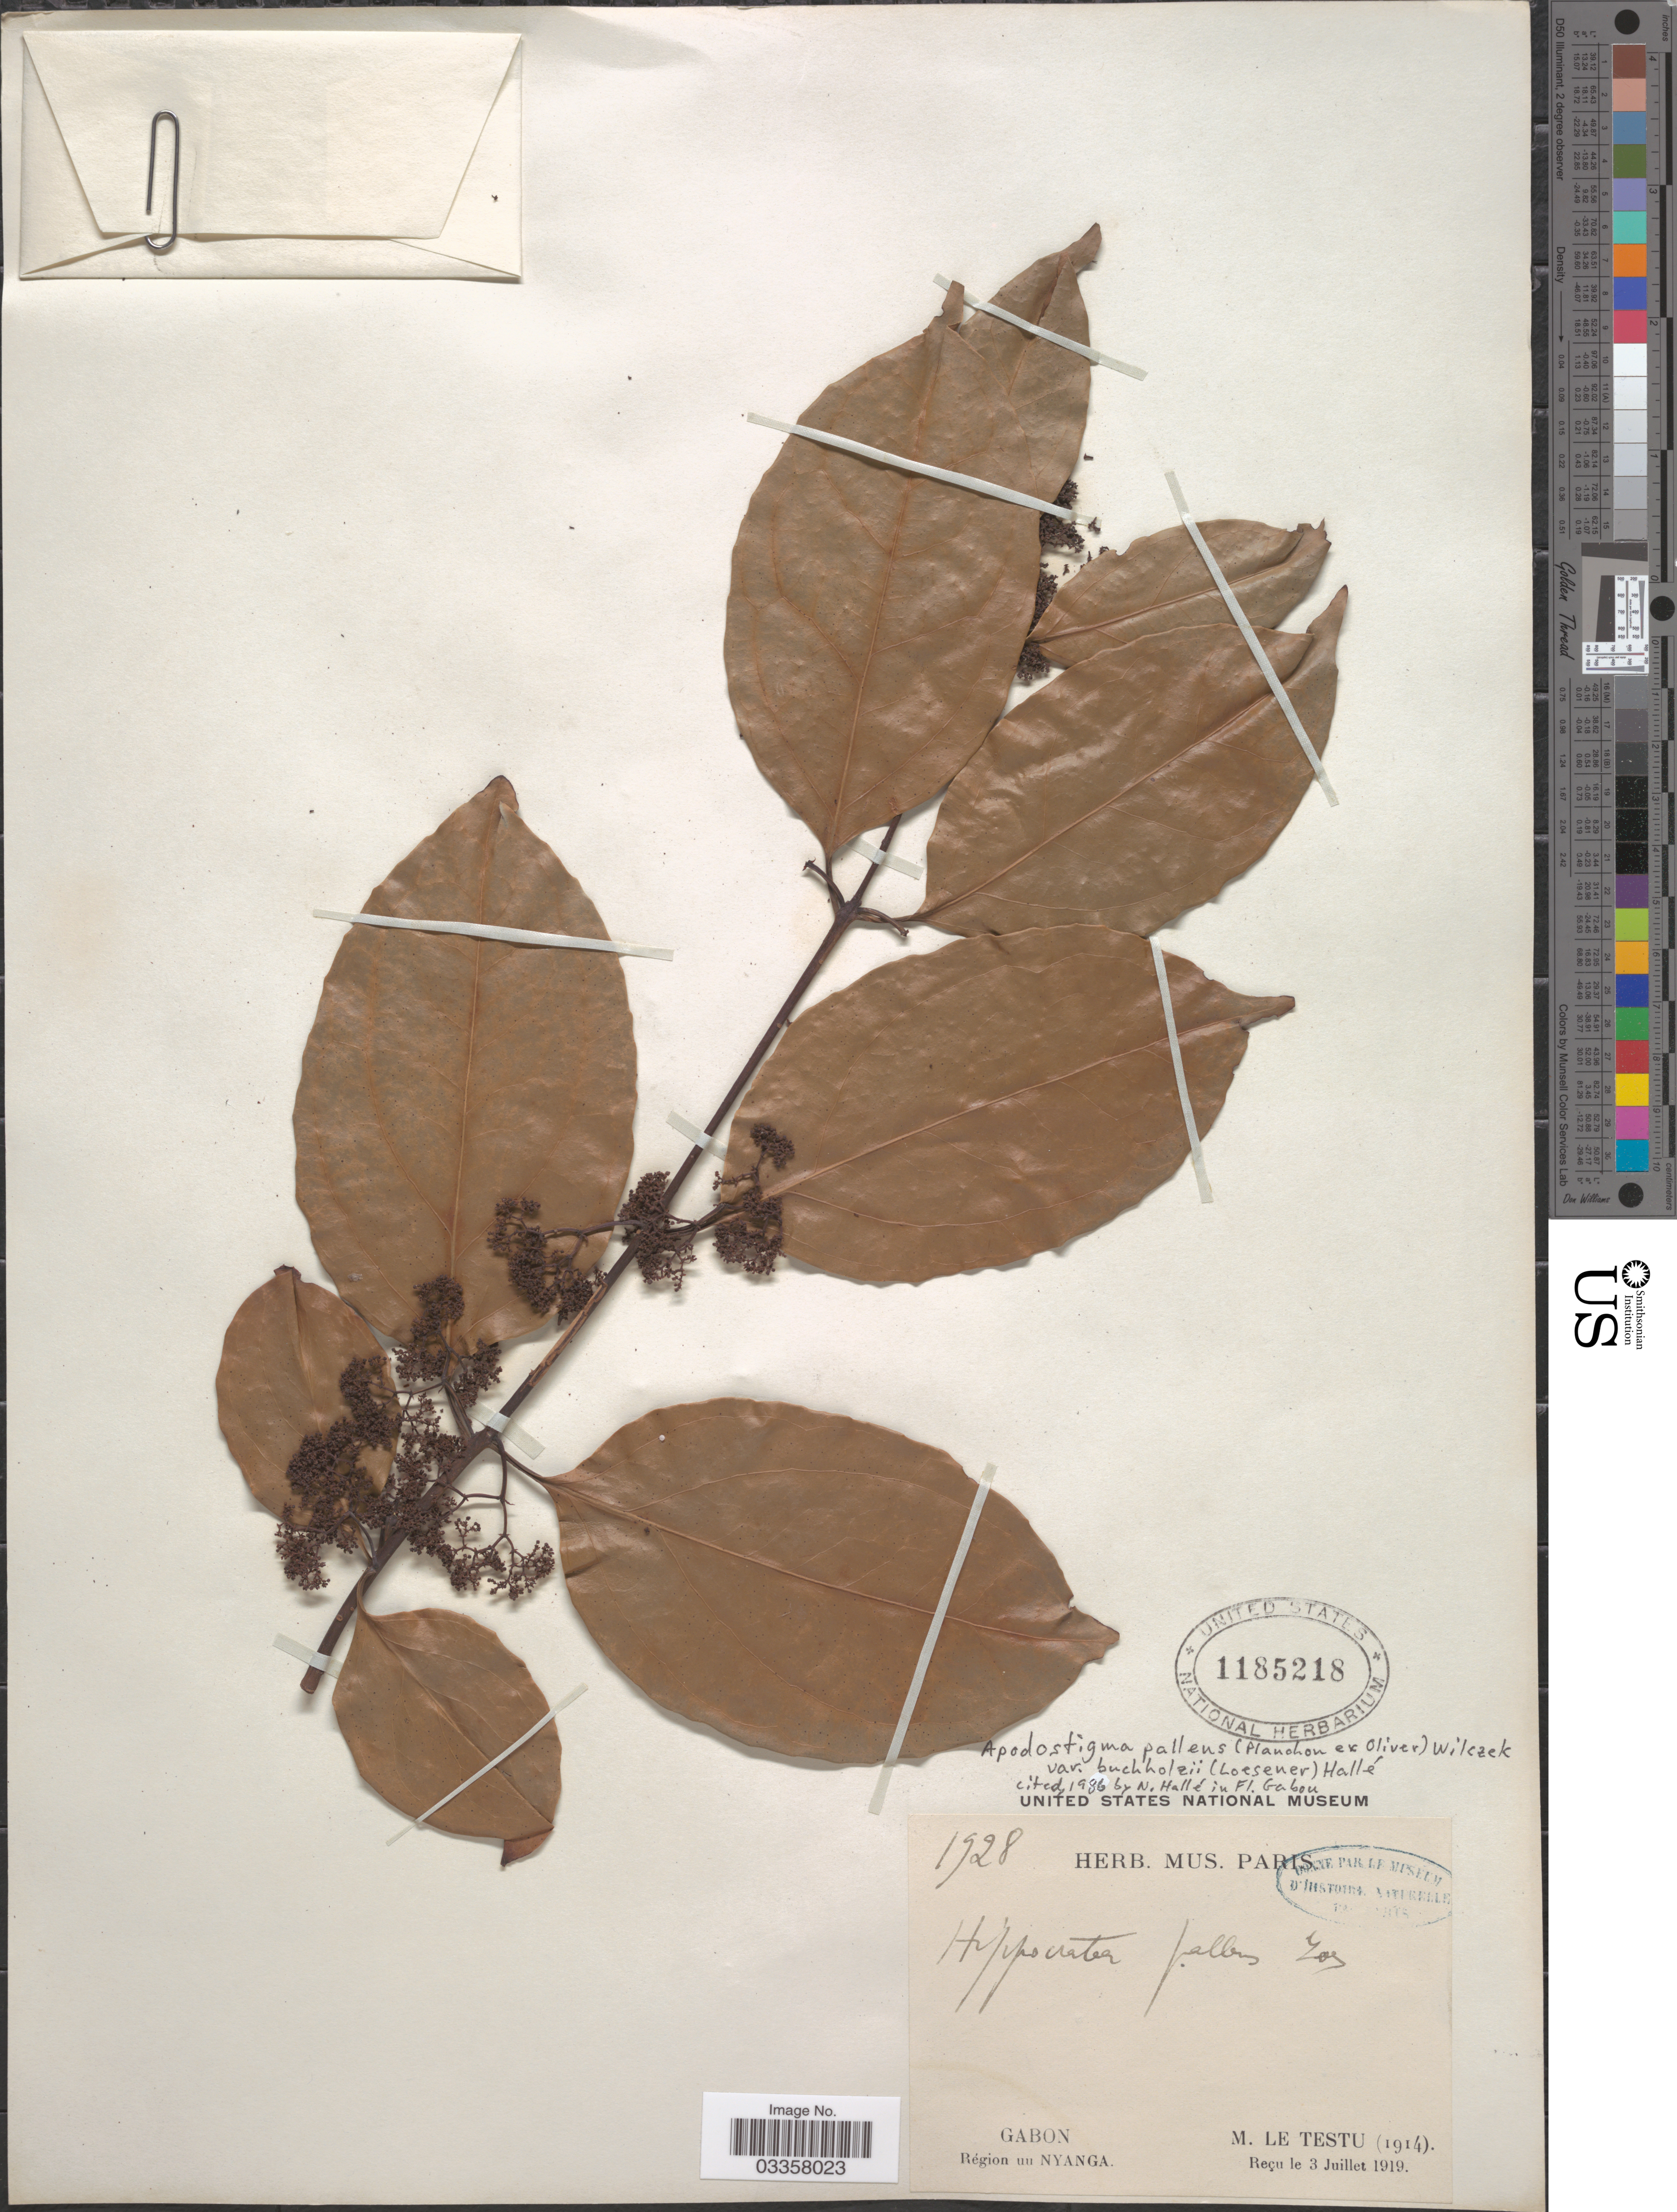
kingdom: Plantae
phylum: Tracheophyta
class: Magnoliopsida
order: Celastrales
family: Celastraceae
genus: Apodostigma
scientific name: Apodostigma pallens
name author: (Planch. ex Oliv.) R. Wilczek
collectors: M. Le Testu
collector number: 1928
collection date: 1914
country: Gabon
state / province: Nyanga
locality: Région uu Nyanga.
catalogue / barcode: US 1185218